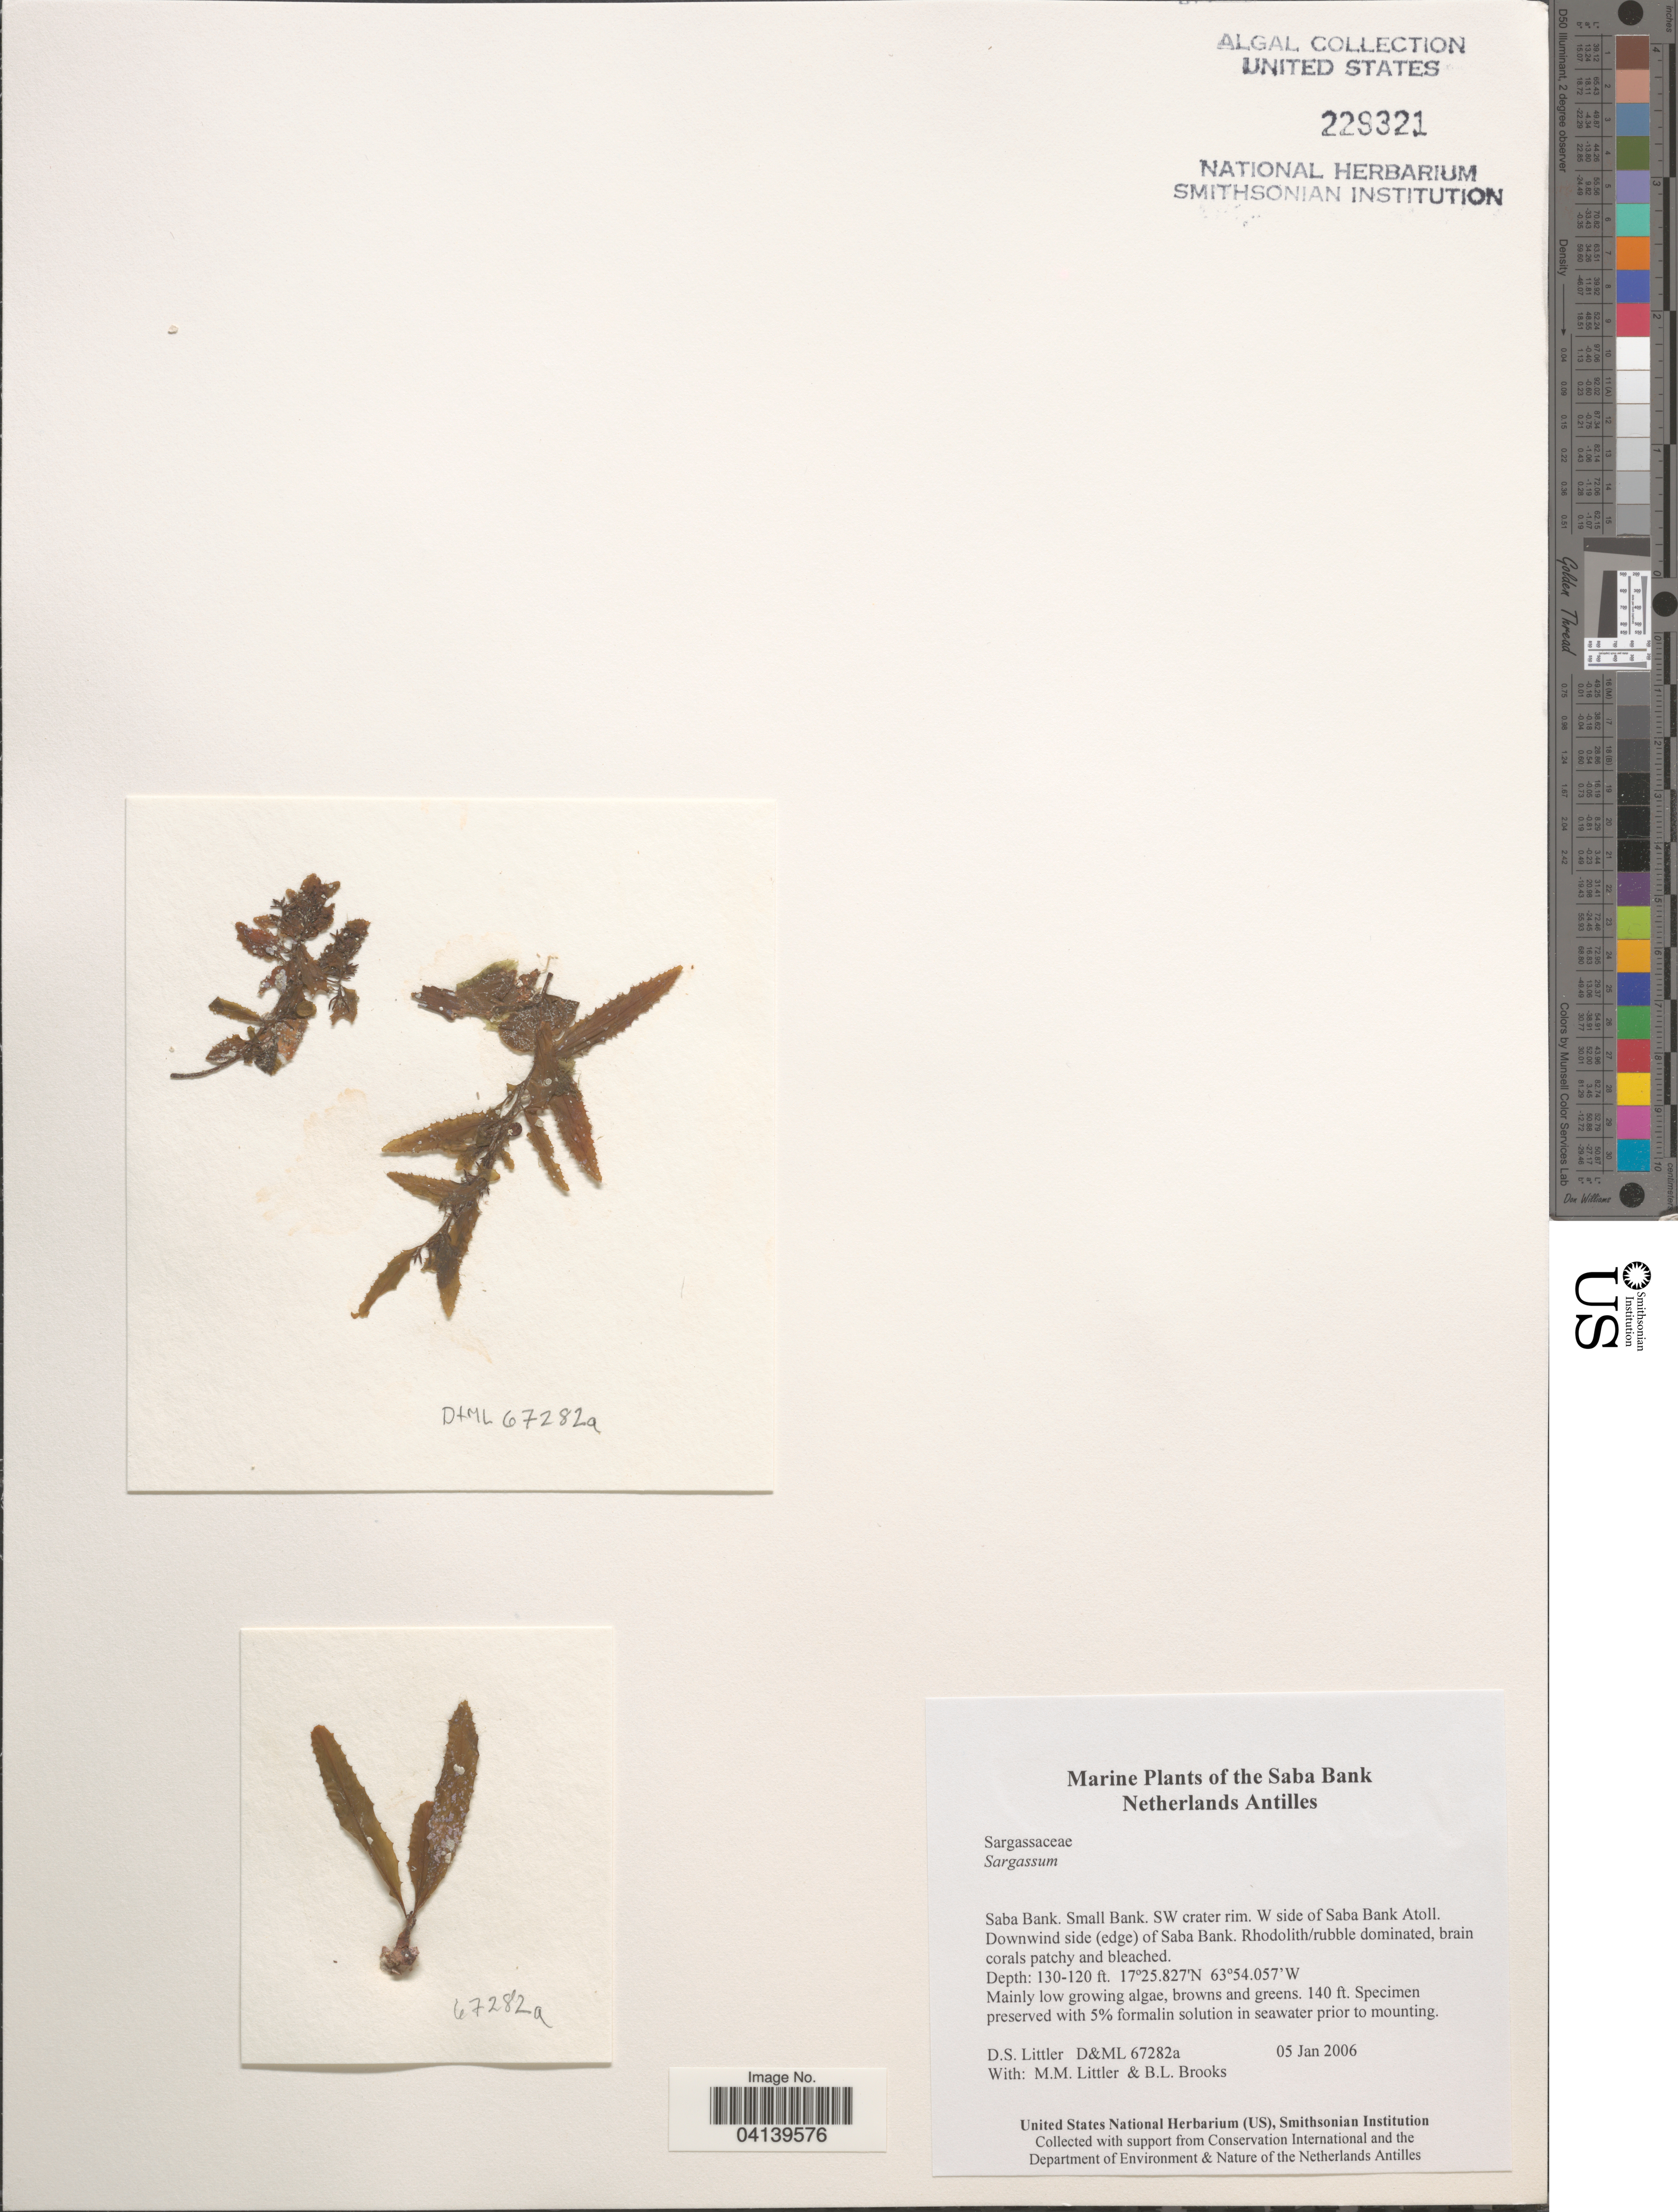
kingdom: Chromista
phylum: Ochrophyta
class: Phaeophyceae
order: Fucales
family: Sargassaceae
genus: Sargassum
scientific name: Sargassum sp.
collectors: D. S. Littler & B. Brooks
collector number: D&ML67282a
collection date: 2006-01-05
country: Netherlands Antilles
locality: Saba Bank. Small Bank. SW crater rim. W side of Saba Bank Atoll. Downwind side (edge) of Saba Bank.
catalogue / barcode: US 229321